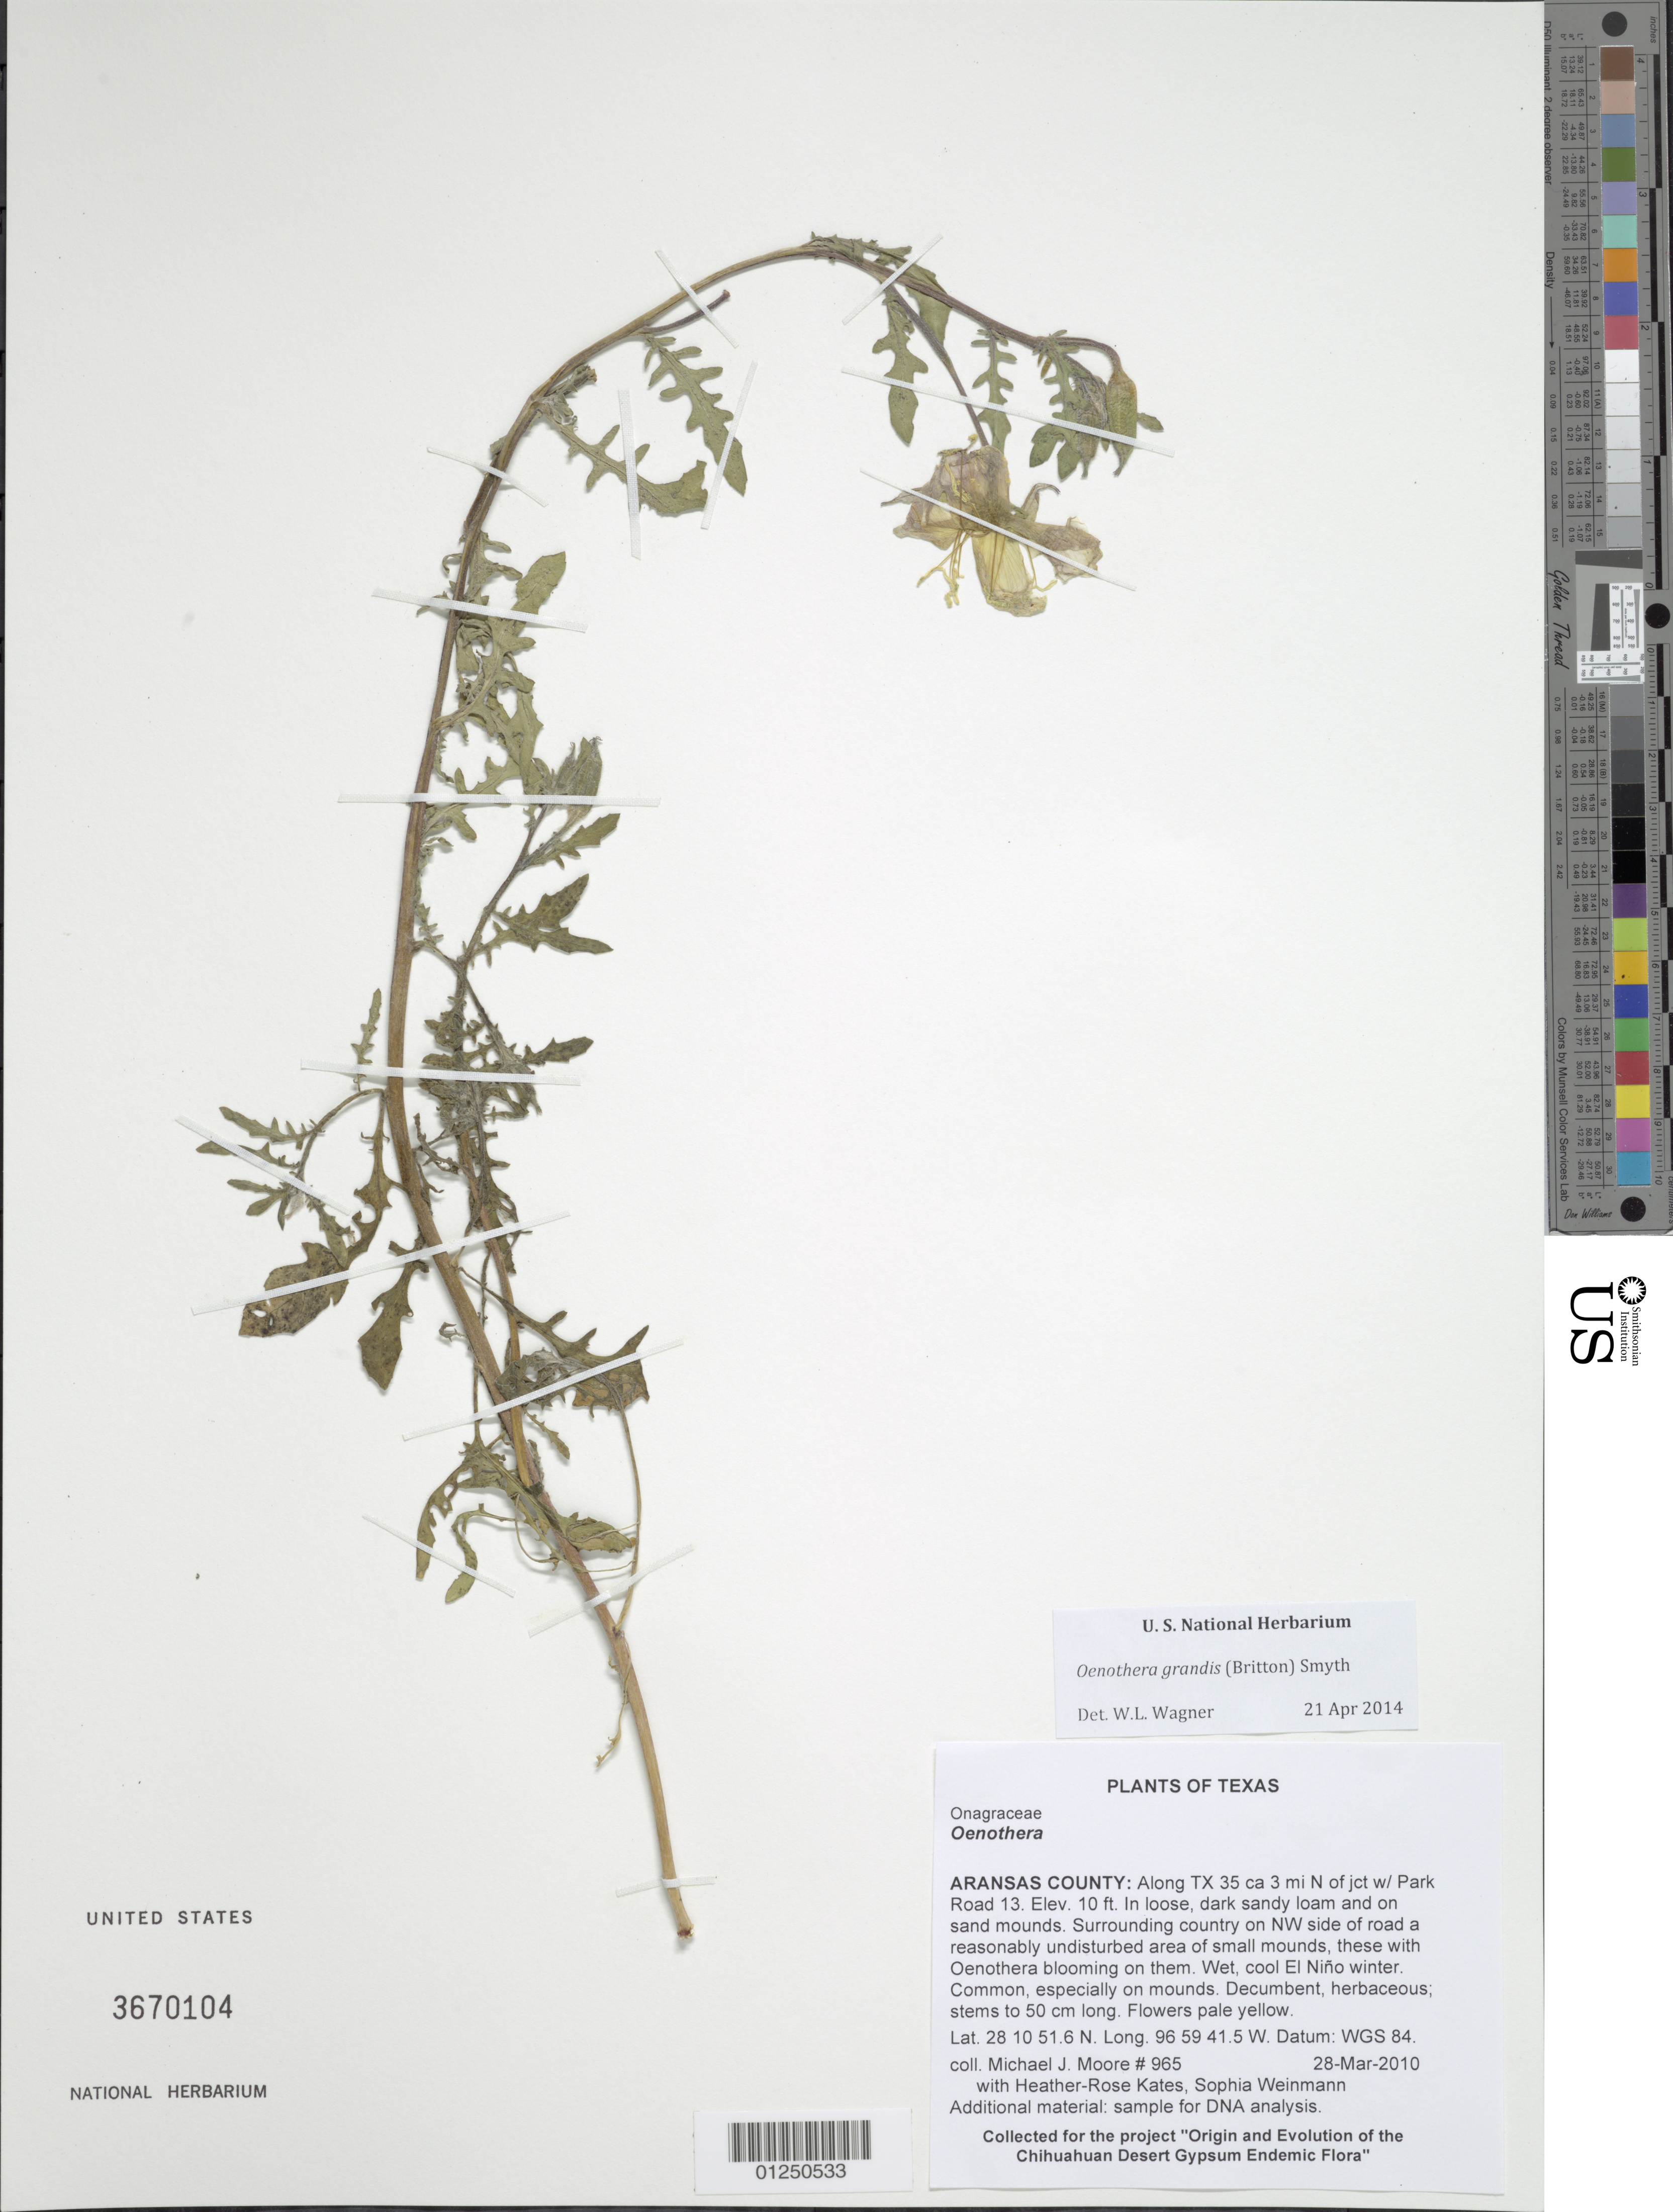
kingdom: Plantae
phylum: Tracheophyta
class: Magnoliopsida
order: Myrtales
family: Onagraceae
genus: Oenothera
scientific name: Oenothera grandis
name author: (Britton) Smyth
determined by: Wagner, W. L., (BOT), Smithsonian Institution - National Museum of Natural History (UNITED STATES)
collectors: M. J. Moore, H.-R. Kates & S. Weinmann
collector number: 965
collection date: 2006-03-27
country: United States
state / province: Texas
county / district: Aransas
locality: Along TX 35 ca 3 mi N of jct w/ Park Road 13.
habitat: In loose, dark sandy loam and on sand mounds. Surrounding country on NW side of road a reasonably undisturbed area of small mounds, these with Oenothera blooming on them. Wet, cool El Niño winter.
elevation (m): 3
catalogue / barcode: US 3670104